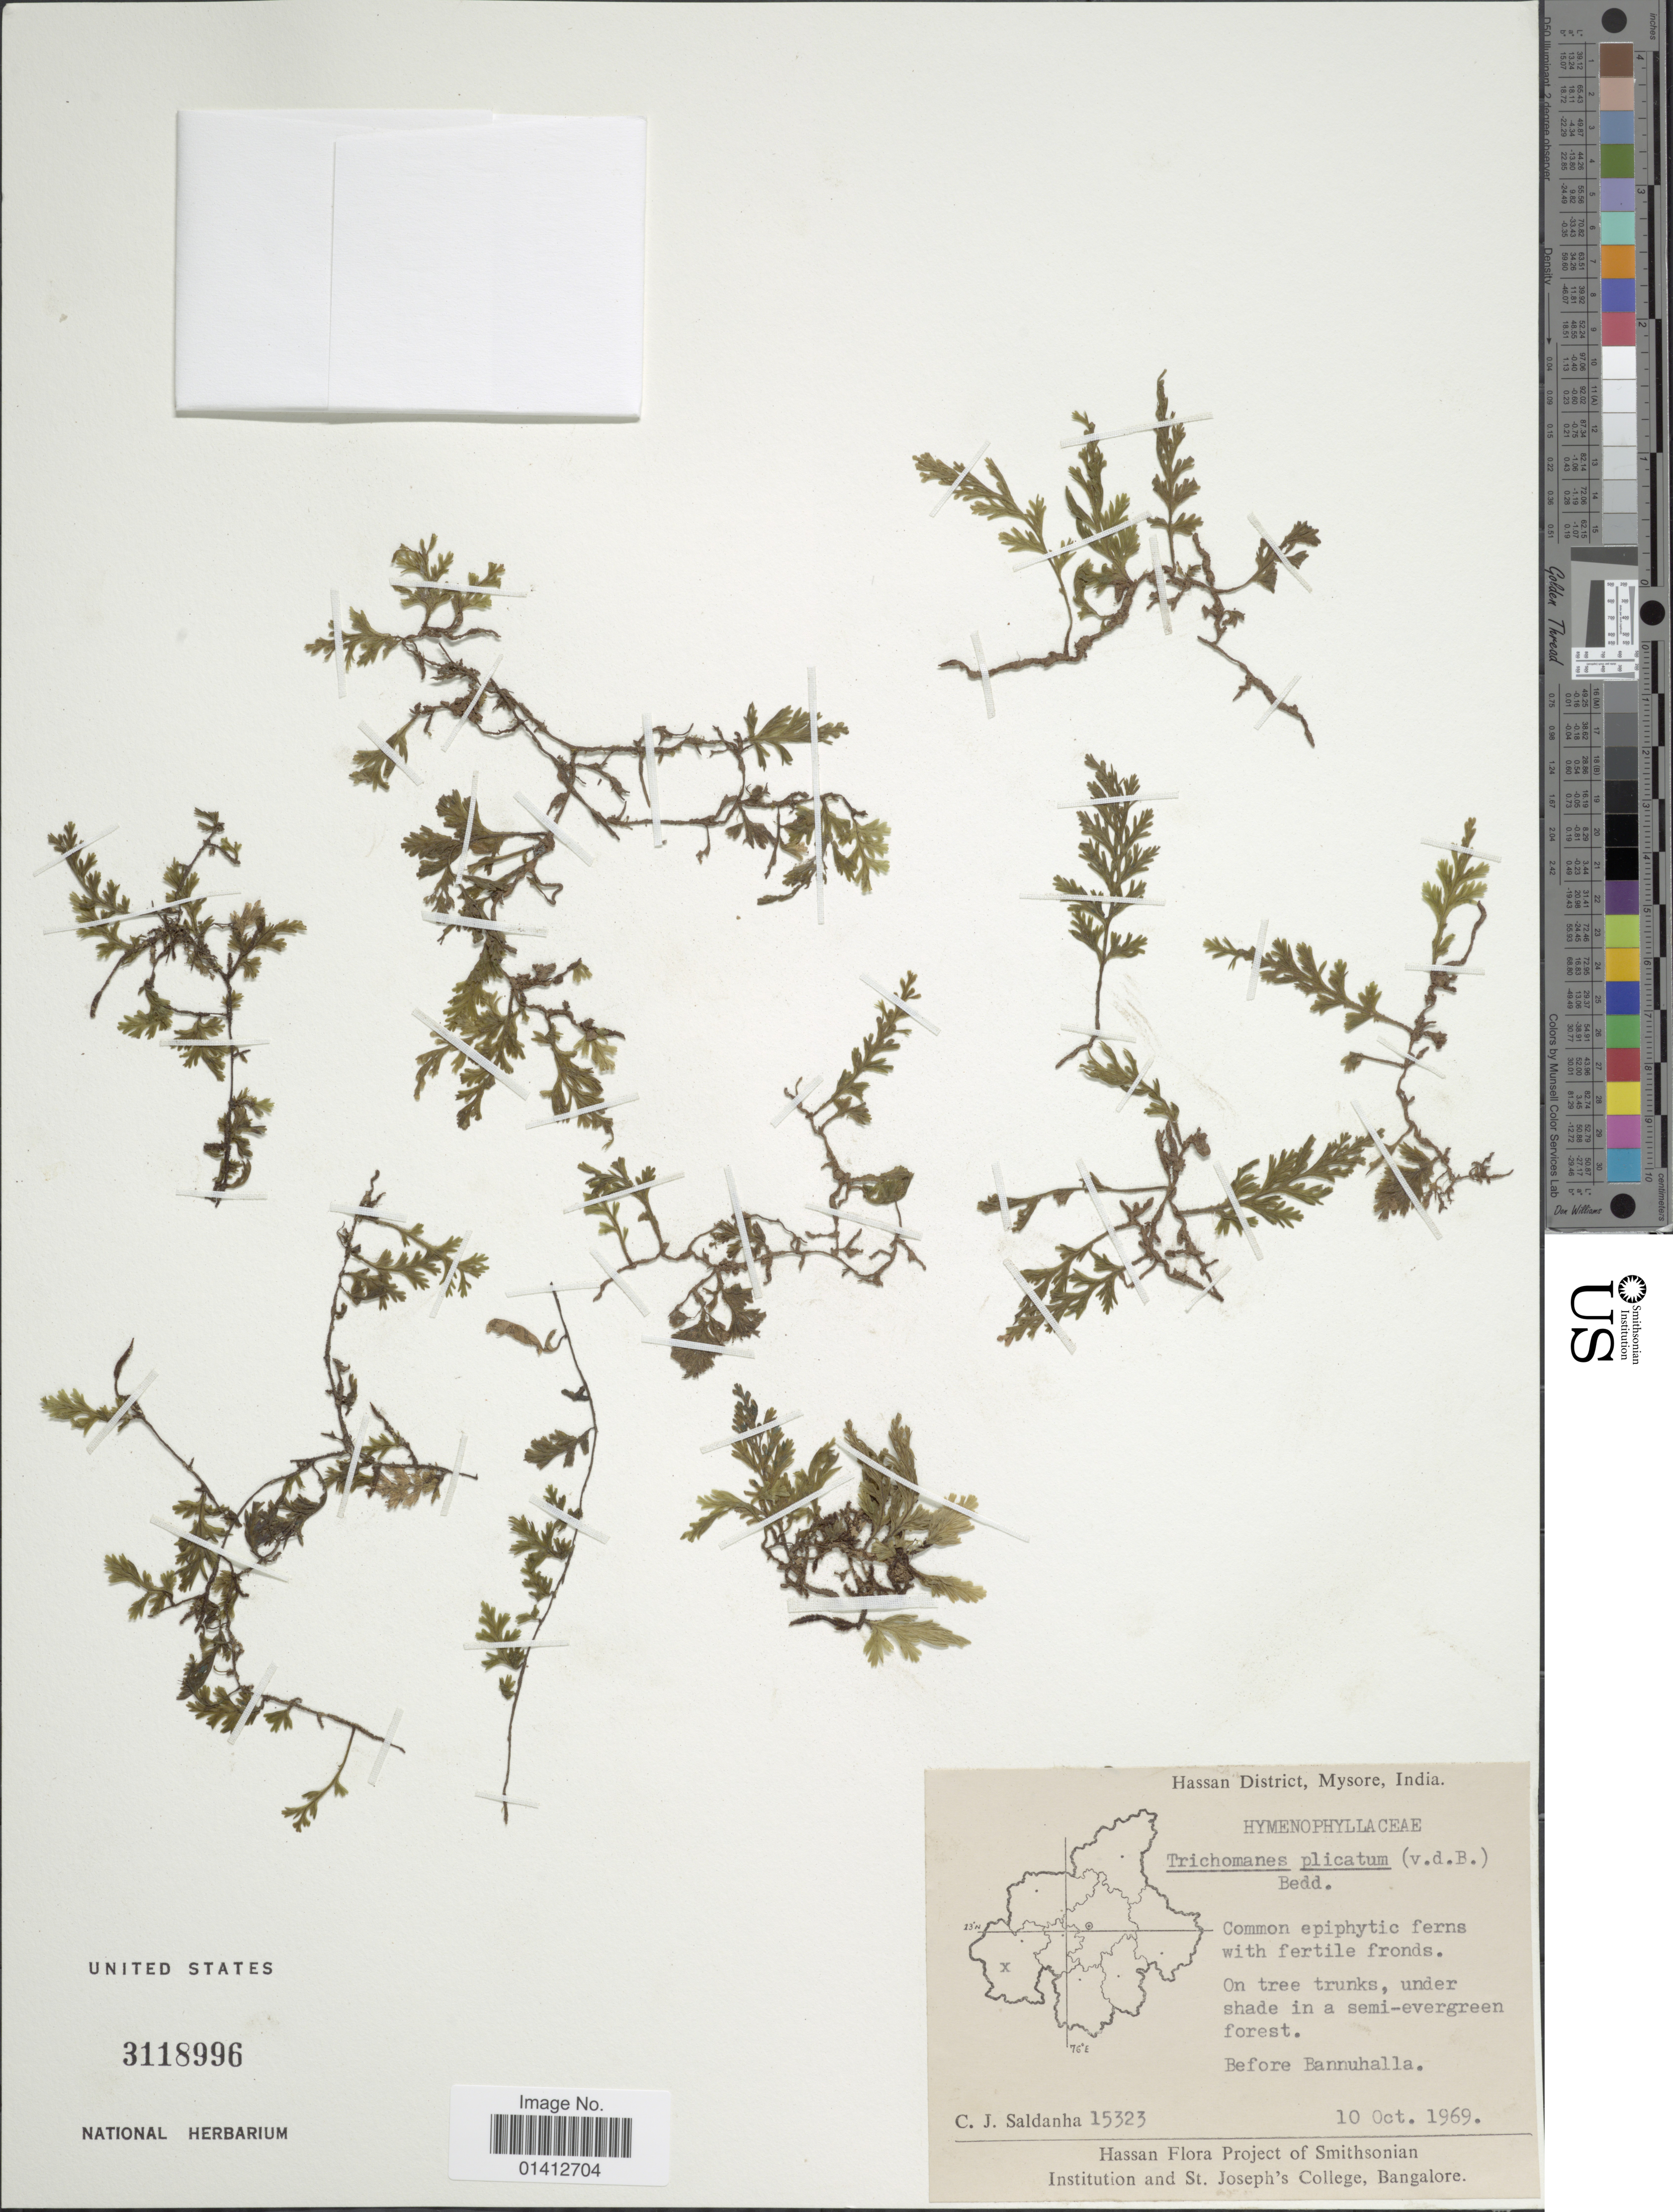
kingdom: Plantae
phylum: Tracheophyta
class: Polypodiopsida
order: Hymenophyllales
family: Hymenophyllaceae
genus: Crepidomanes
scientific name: Crepidomanes campanulatum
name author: (Roxb.) Panigrahi & Singh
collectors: C. Saldanha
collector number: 15323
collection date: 1969-10-10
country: India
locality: Hassan District, Mysore, Before Bannahalla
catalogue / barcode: US 3118996